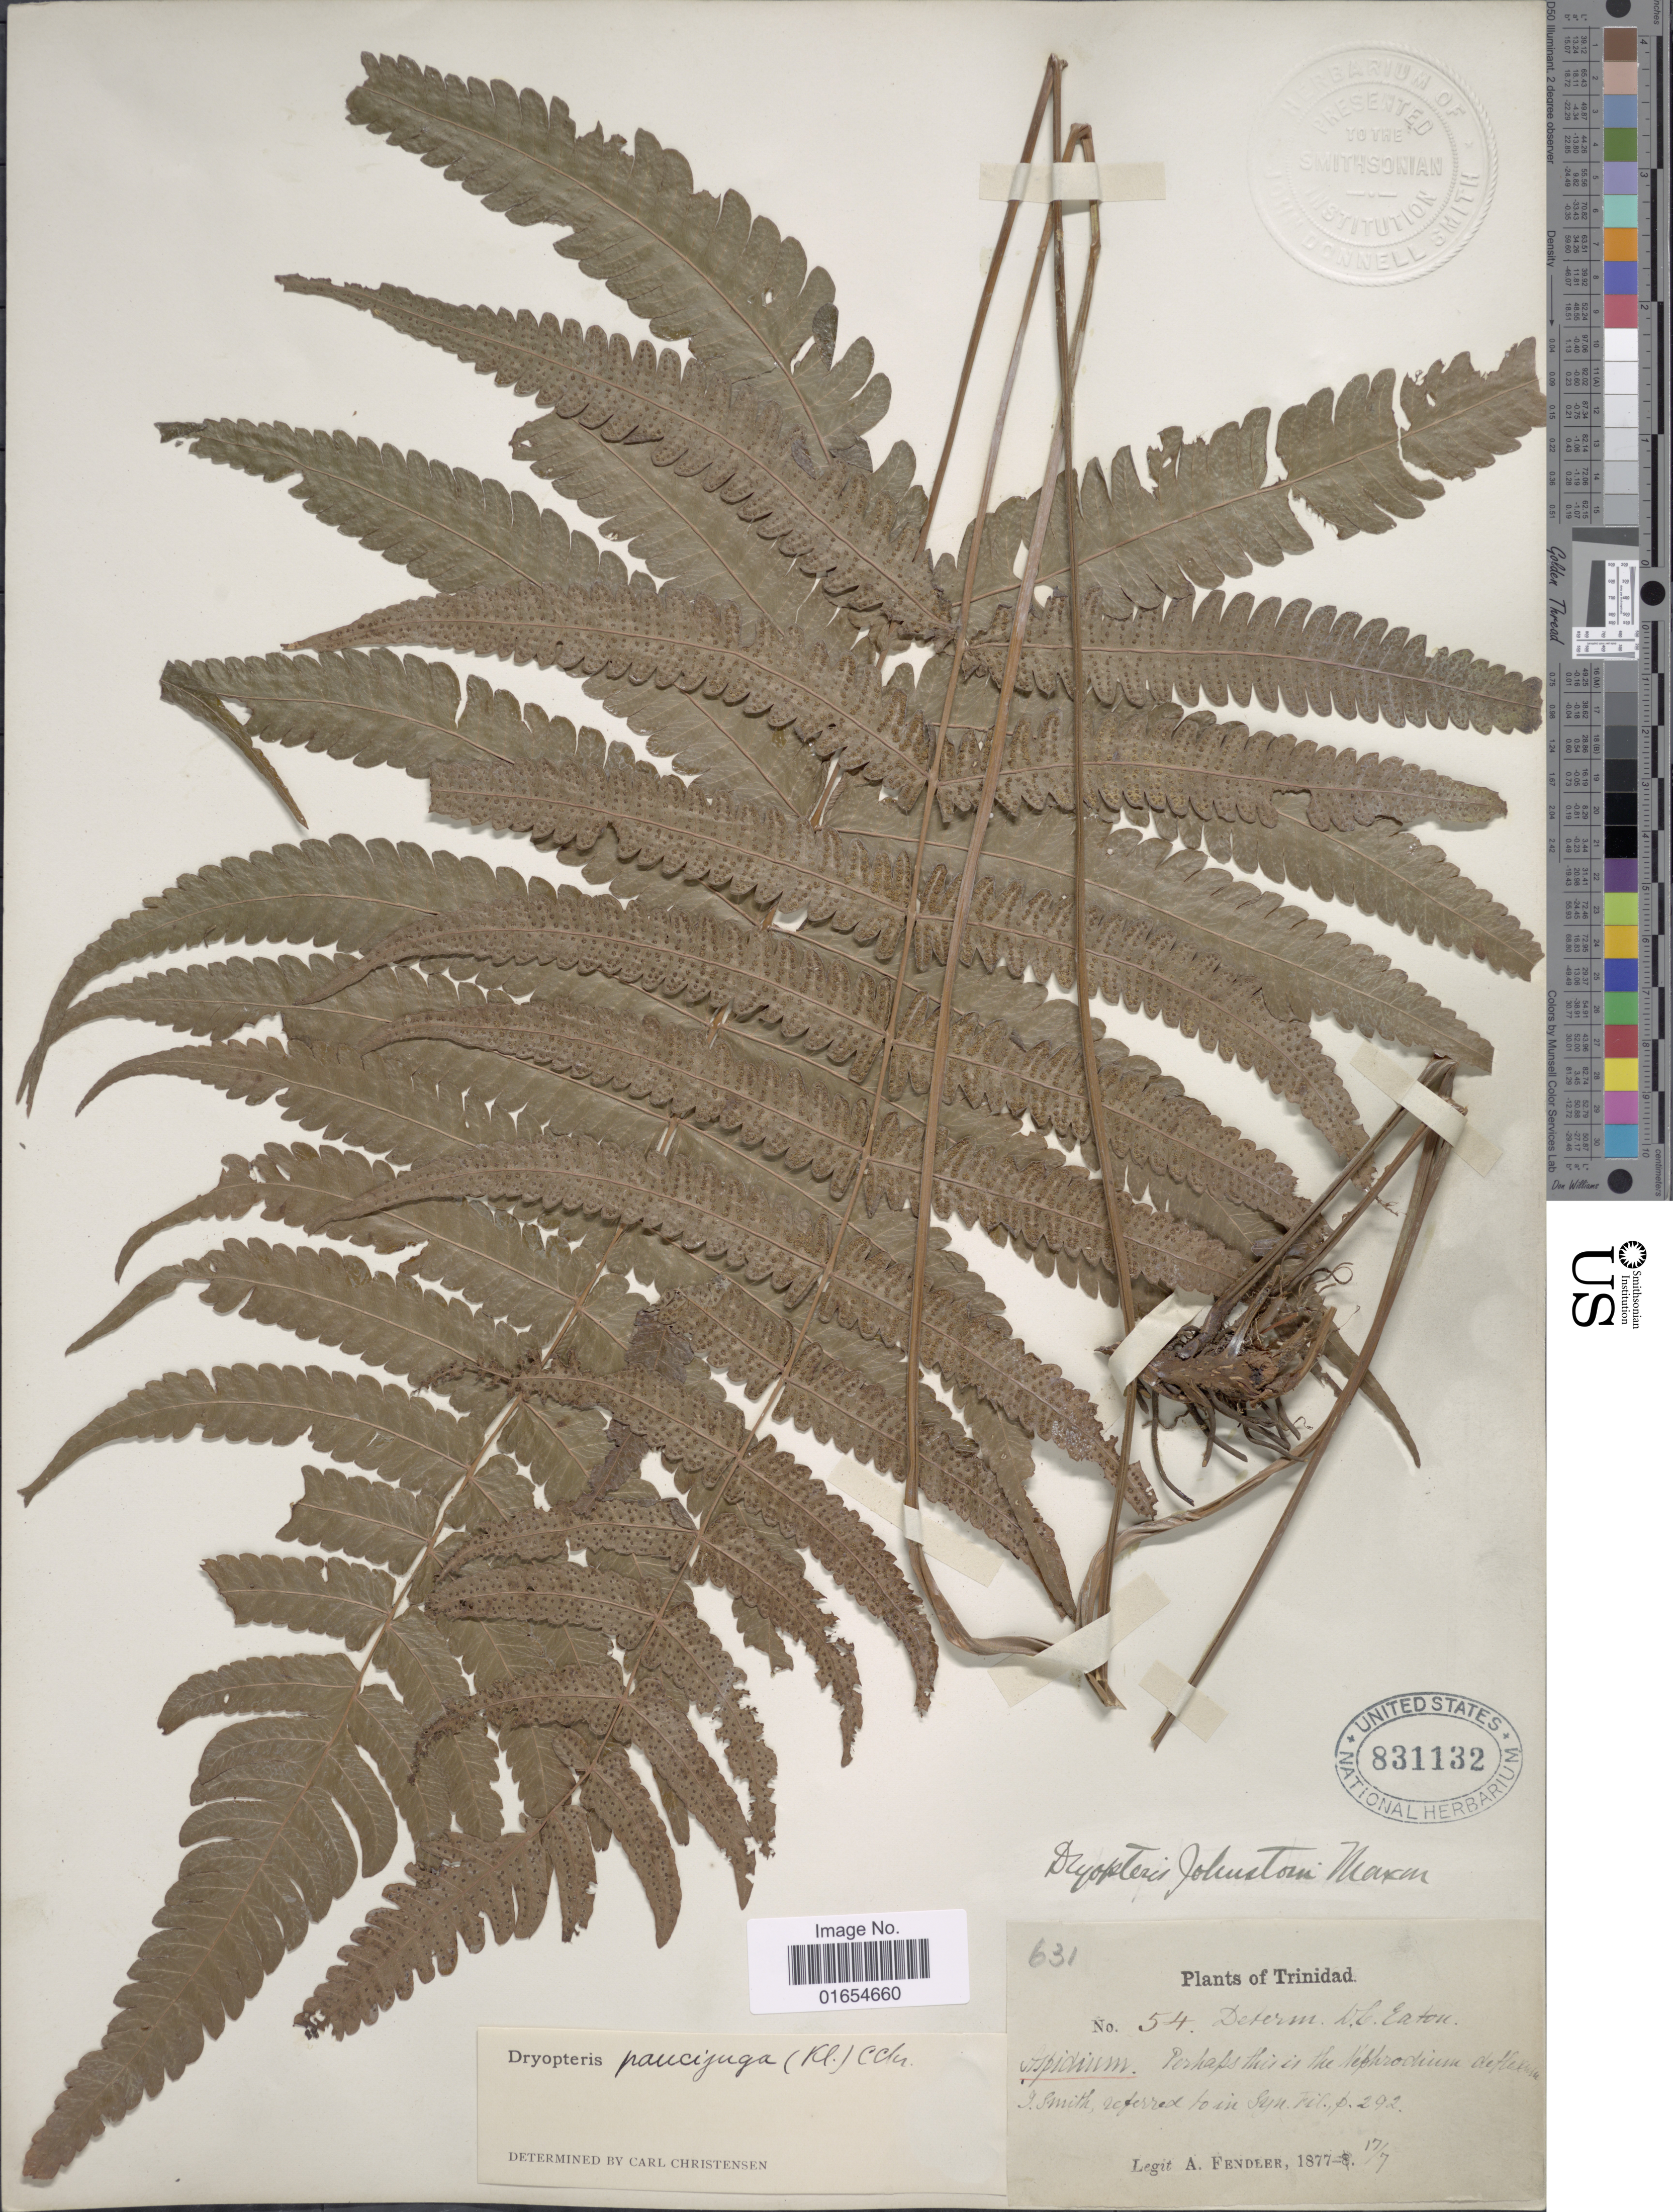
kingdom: Plantae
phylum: Tracheophyta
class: Polypodiopsida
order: Polypodiales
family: Thelypteridaceae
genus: Goniopteris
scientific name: Goniopteris paucijuga (Klotzsch) comb. nov., ined 2015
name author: (Klotzsch)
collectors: A. Fendler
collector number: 54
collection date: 1877-07-17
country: Trinidad and Tobago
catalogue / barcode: US 831132